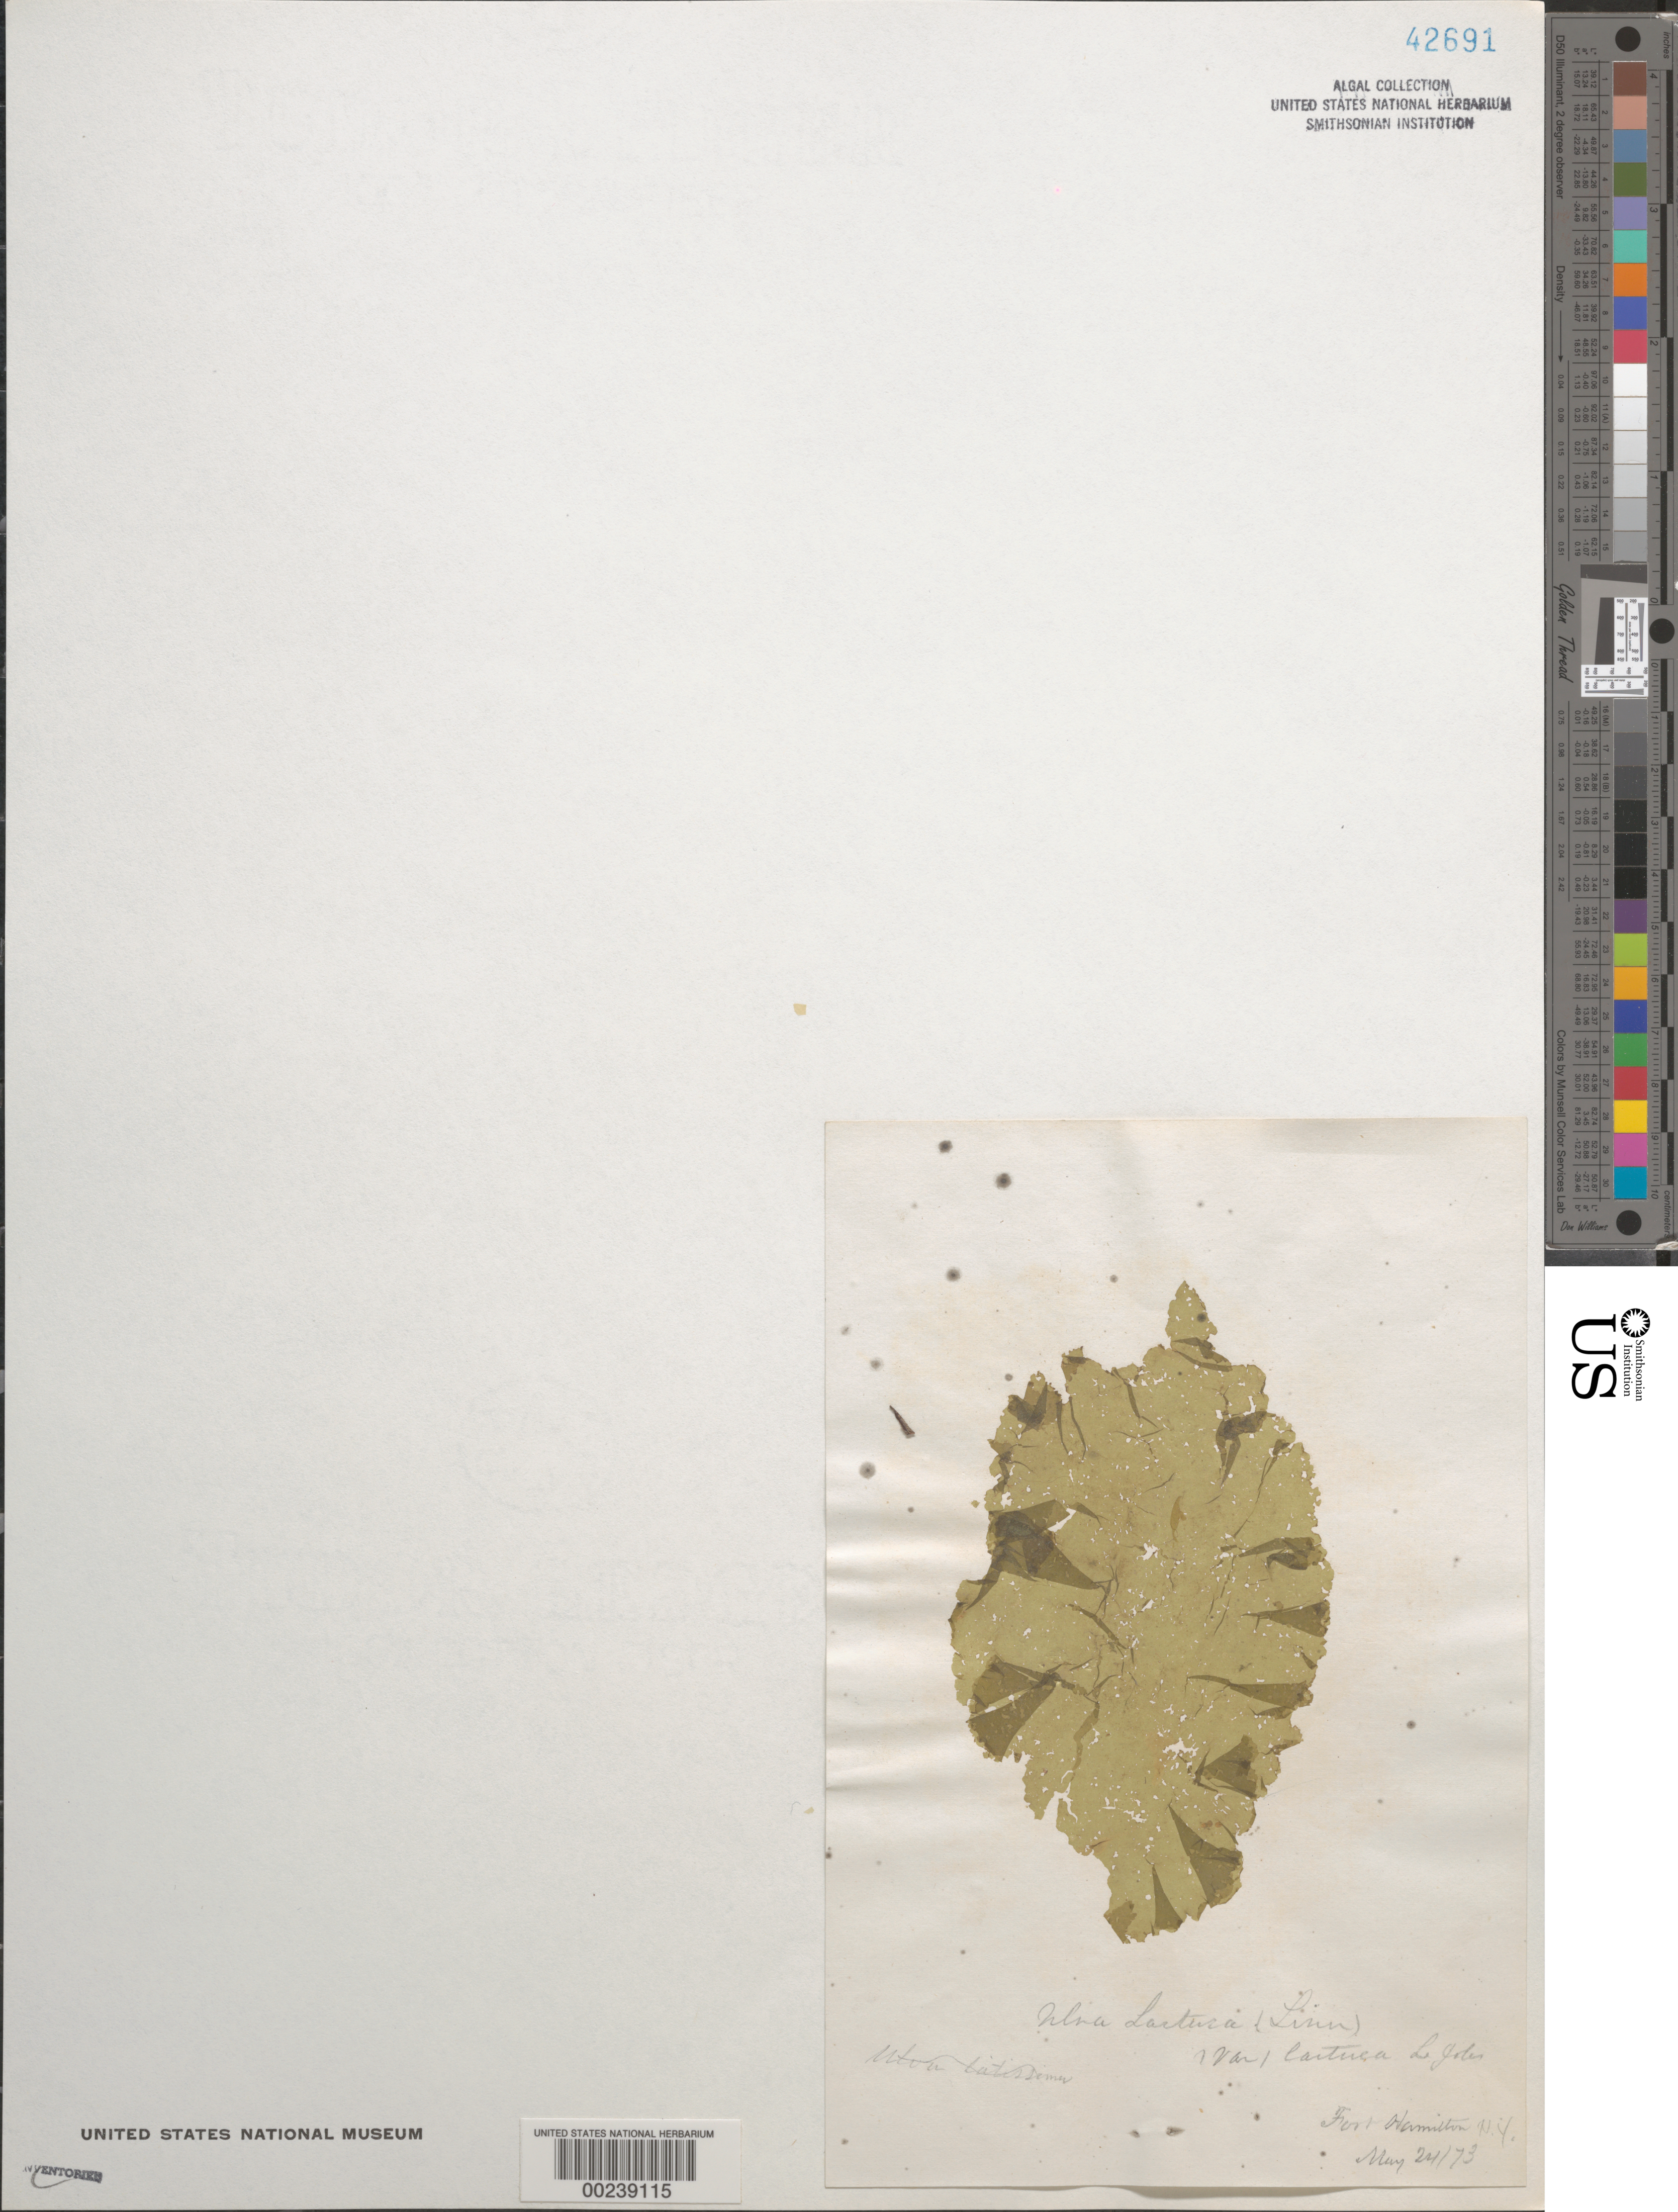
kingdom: Plantae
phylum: Chlorophyta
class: Ulvophyceae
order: Ulvales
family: Ulvaceae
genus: Ulva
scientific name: Ulva lactuca var. lactuca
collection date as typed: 24 May 1873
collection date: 1873-05-24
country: United States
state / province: New York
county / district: Kings County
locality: Fort Hamilton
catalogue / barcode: US 42691